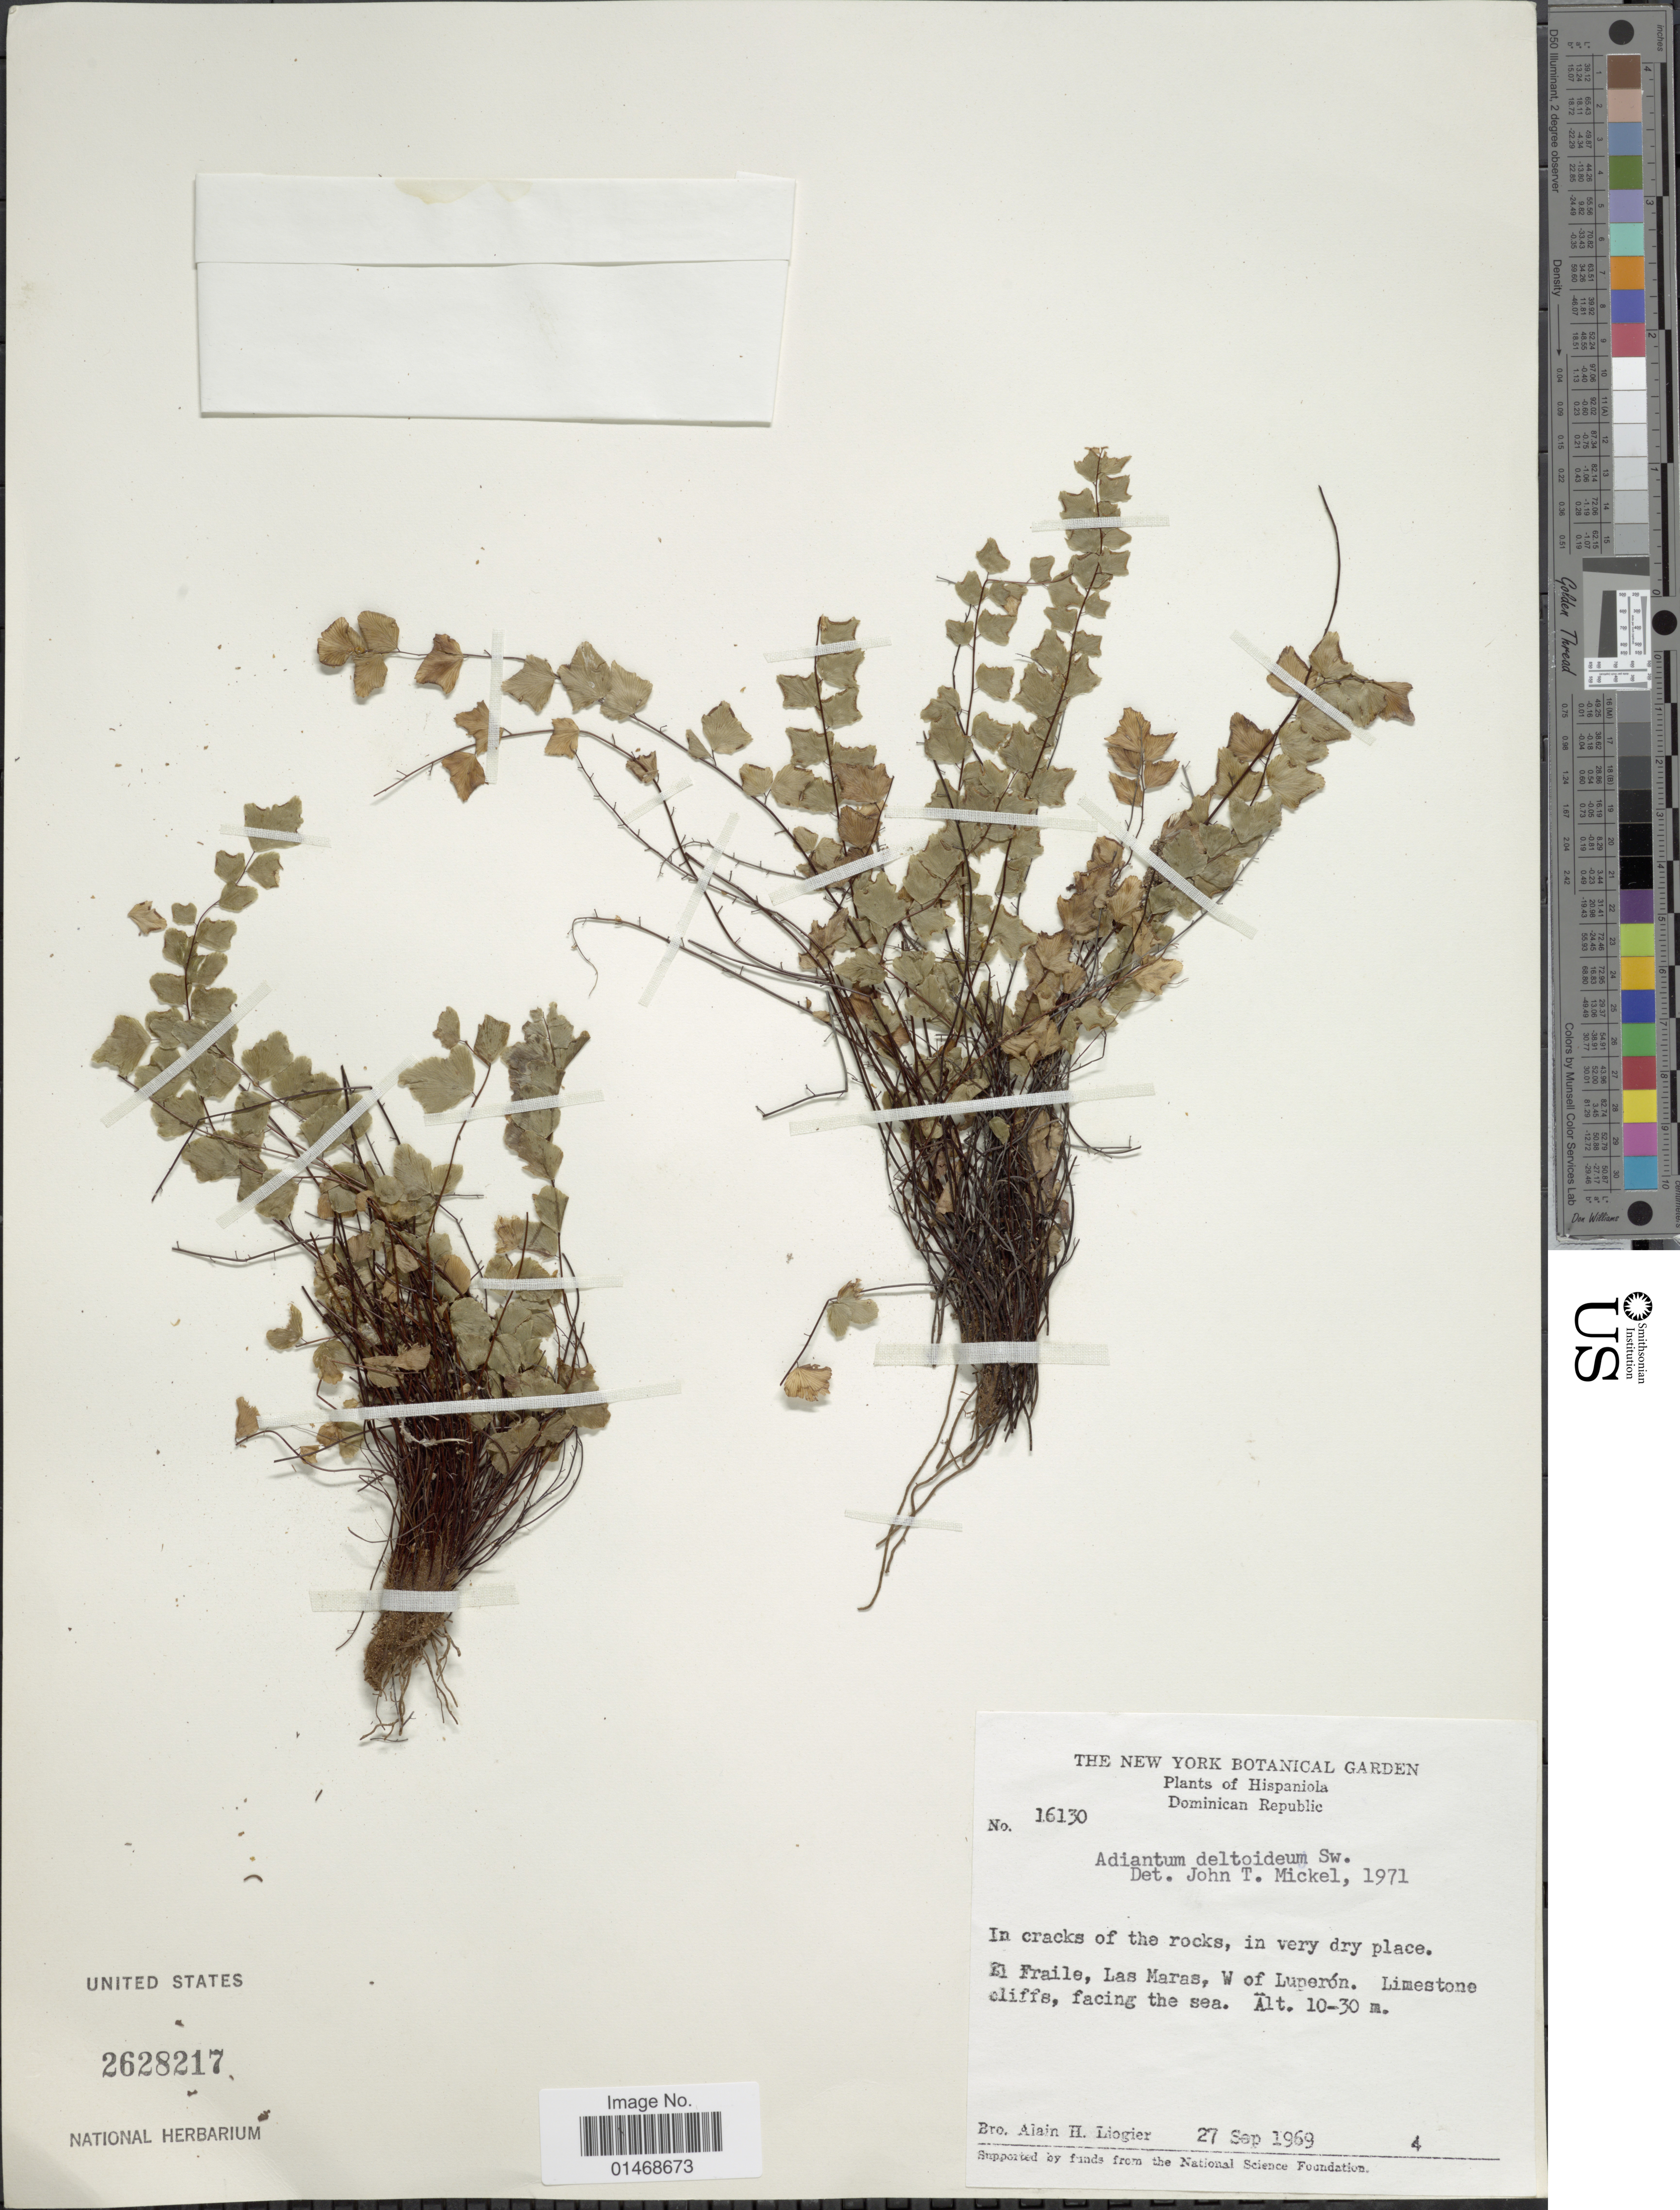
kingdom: Plantae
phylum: Tracheophyta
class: Polypodiopsida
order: Polypodiales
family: Pteridaceae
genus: Adiantum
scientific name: Adiantum deltoideum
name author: Sw.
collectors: A. H. Liogier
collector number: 16130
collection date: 1969-09-27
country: Dominican Republic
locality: Hispaniola, El Fraile, Las Maras, W of Luperón. Liestone cliffs, facing the sea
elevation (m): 10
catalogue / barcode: US 2628217